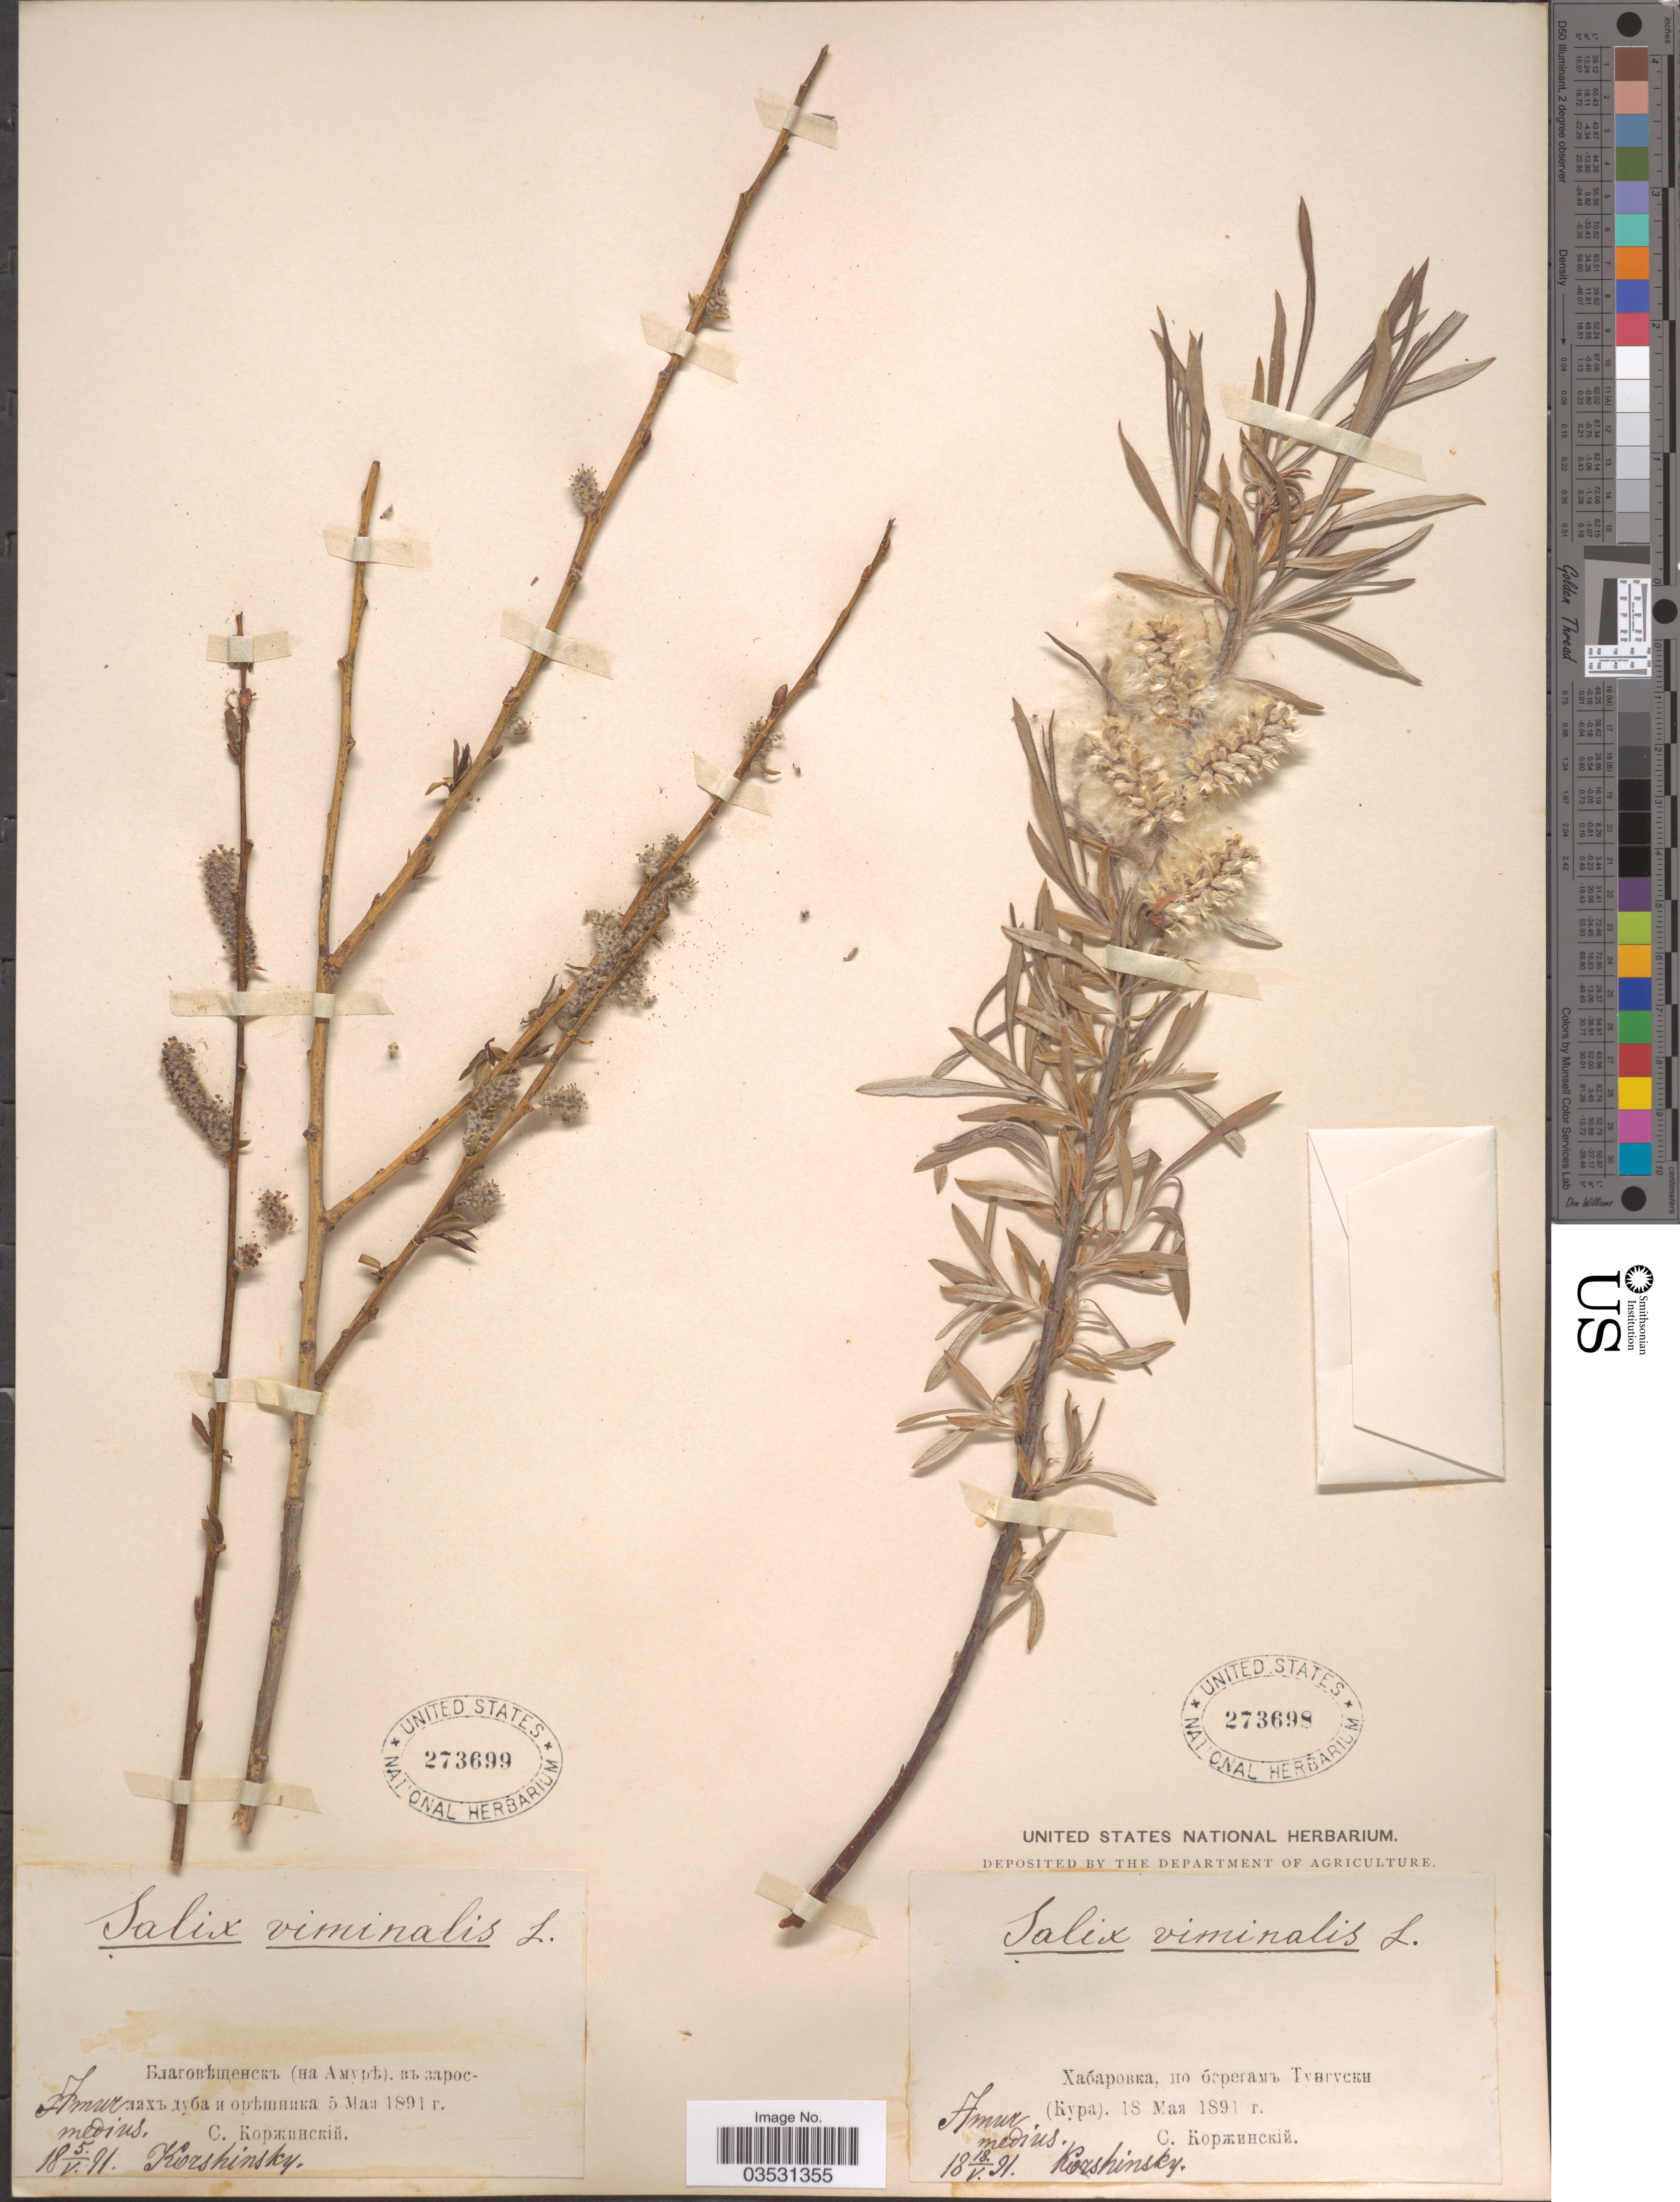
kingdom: Plantae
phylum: Tracheophyta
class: Magnoliopsida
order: Malpighiales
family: Salicaceae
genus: Salix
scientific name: Salix viminalis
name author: L.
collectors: Korshinsky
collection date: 1891-05-18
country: Russian Federation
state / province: Amur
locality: X. Amur medius.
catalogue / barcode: US 273698-2